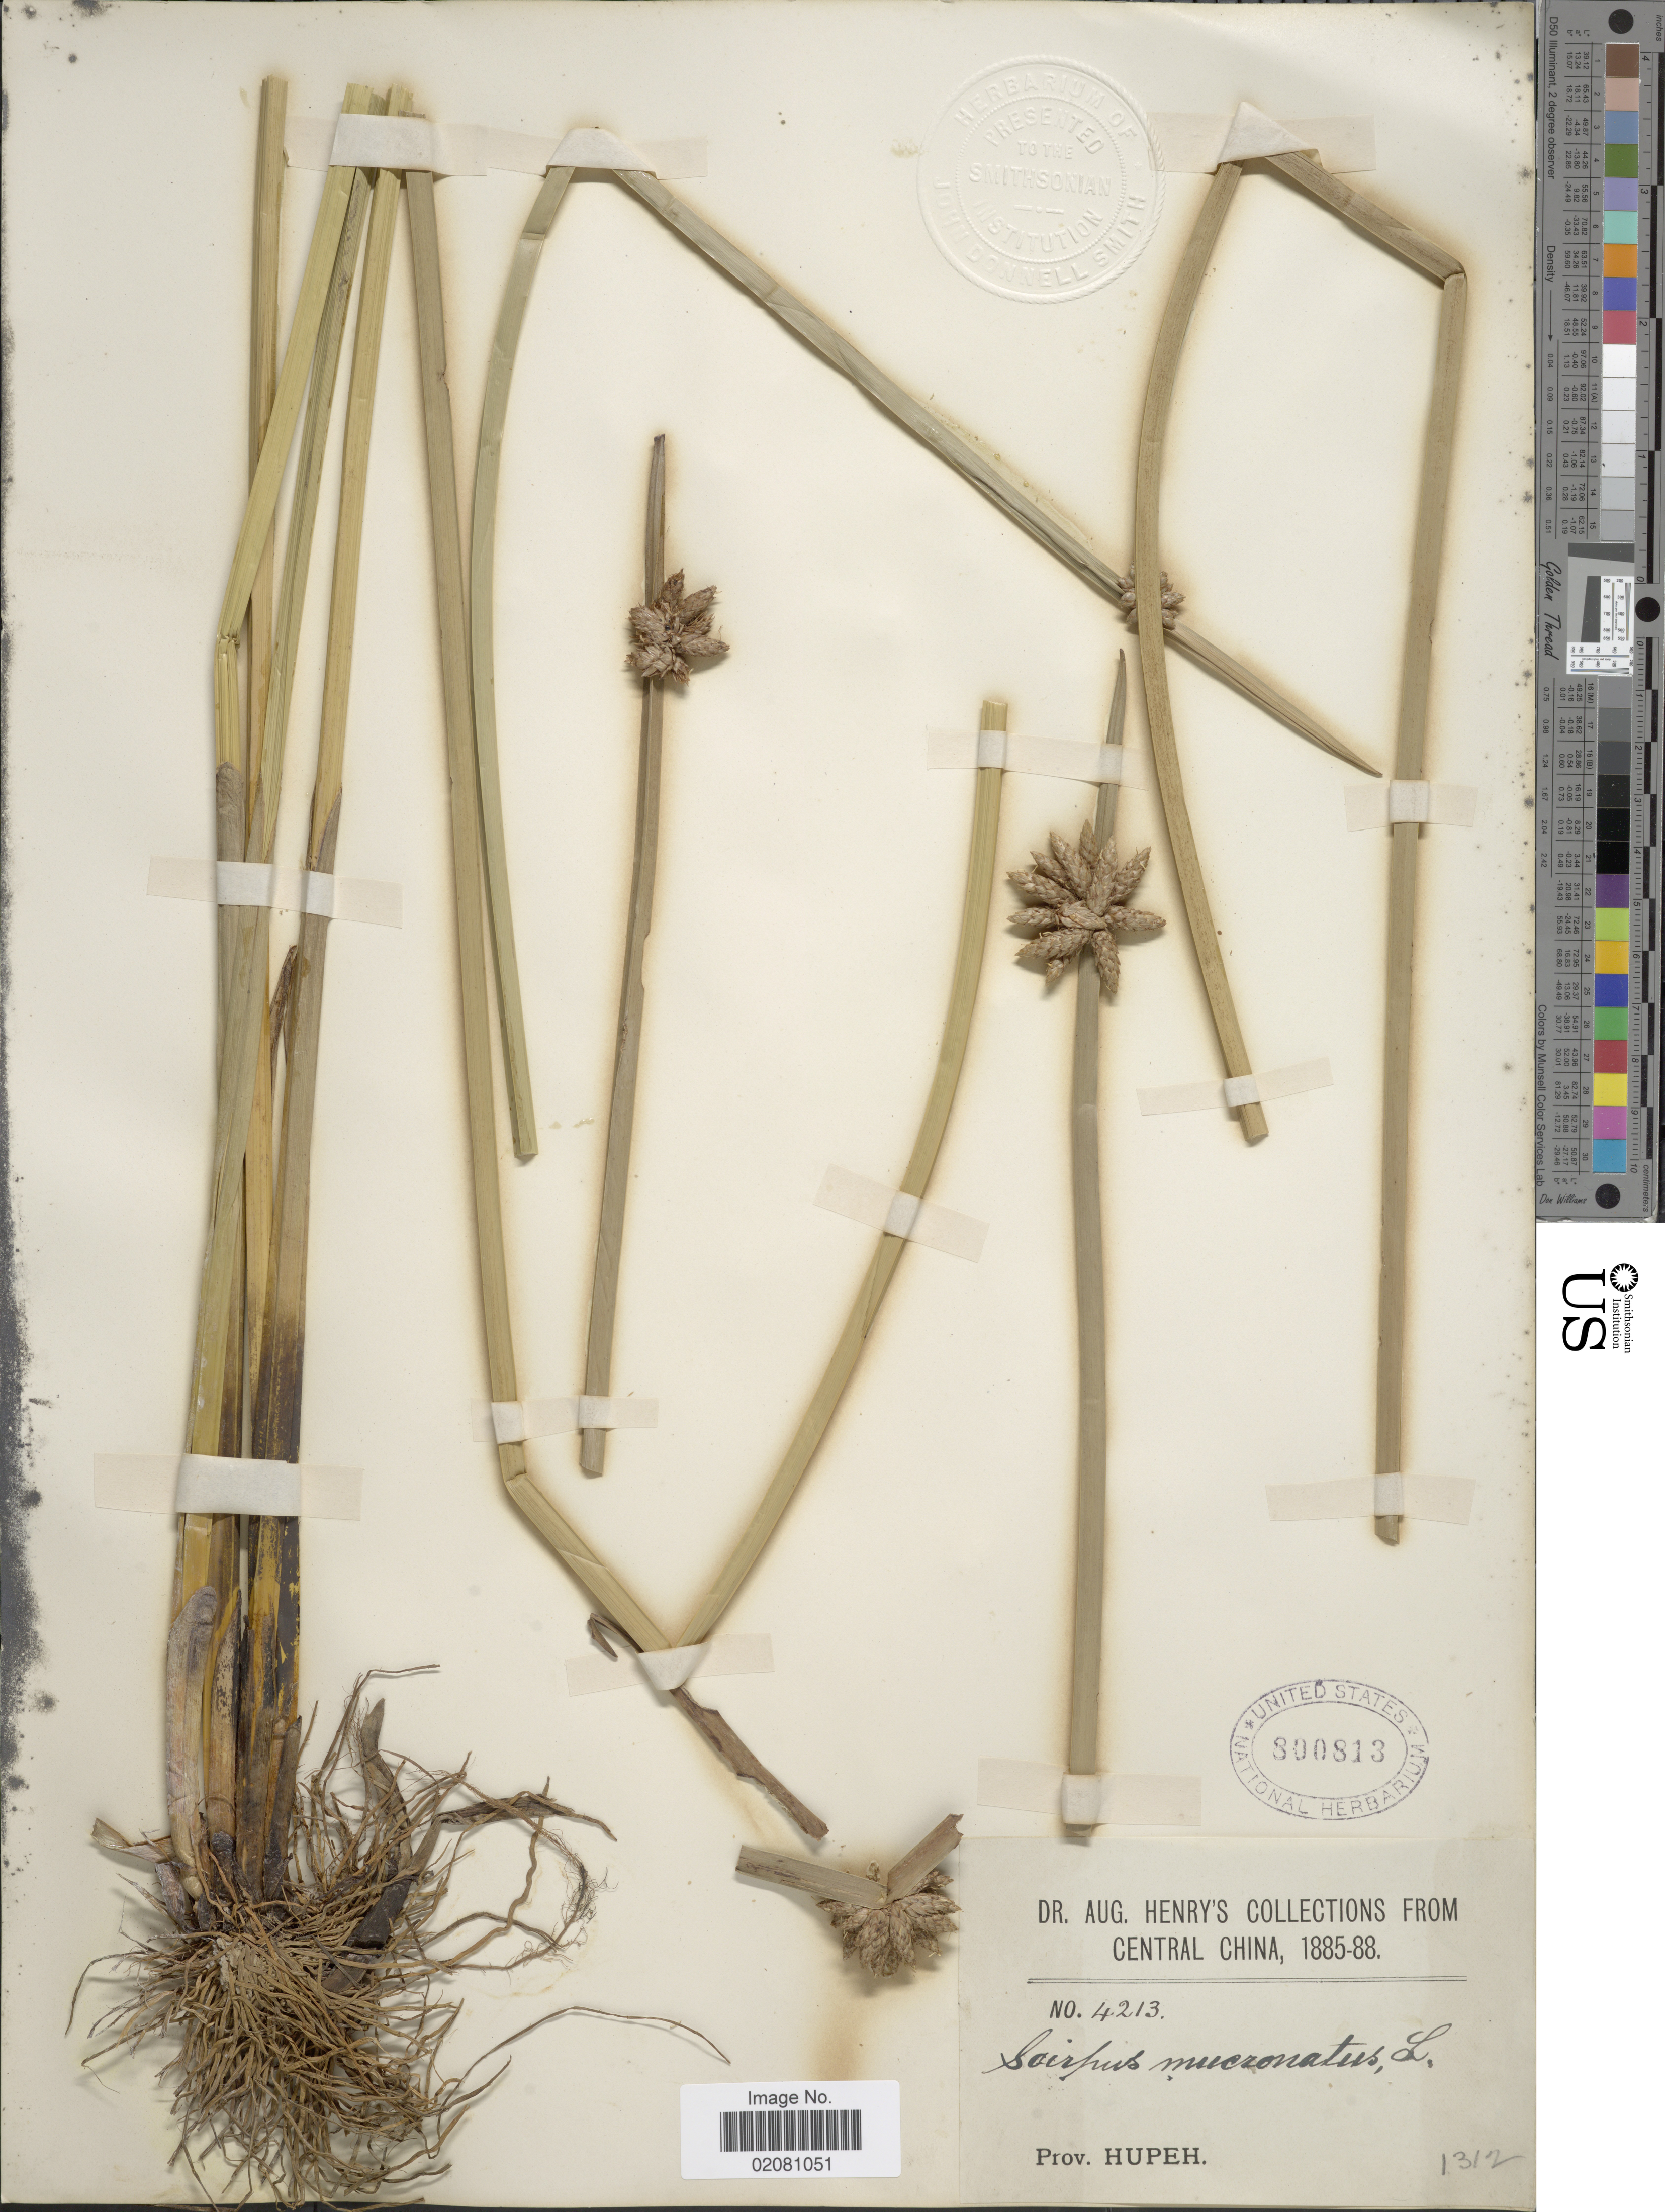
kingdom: Plantae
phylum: Tracheophyta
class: Liliopsida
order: Poales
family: Cyperaceae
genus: Schoenoplectus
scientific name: Schoenoplectus mucronatus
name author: (L.) Palla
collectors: A. Henry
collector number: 4213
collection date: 1885/1888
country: China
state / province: Hubei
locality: Prov. Hupeh.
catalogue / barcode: US 800813